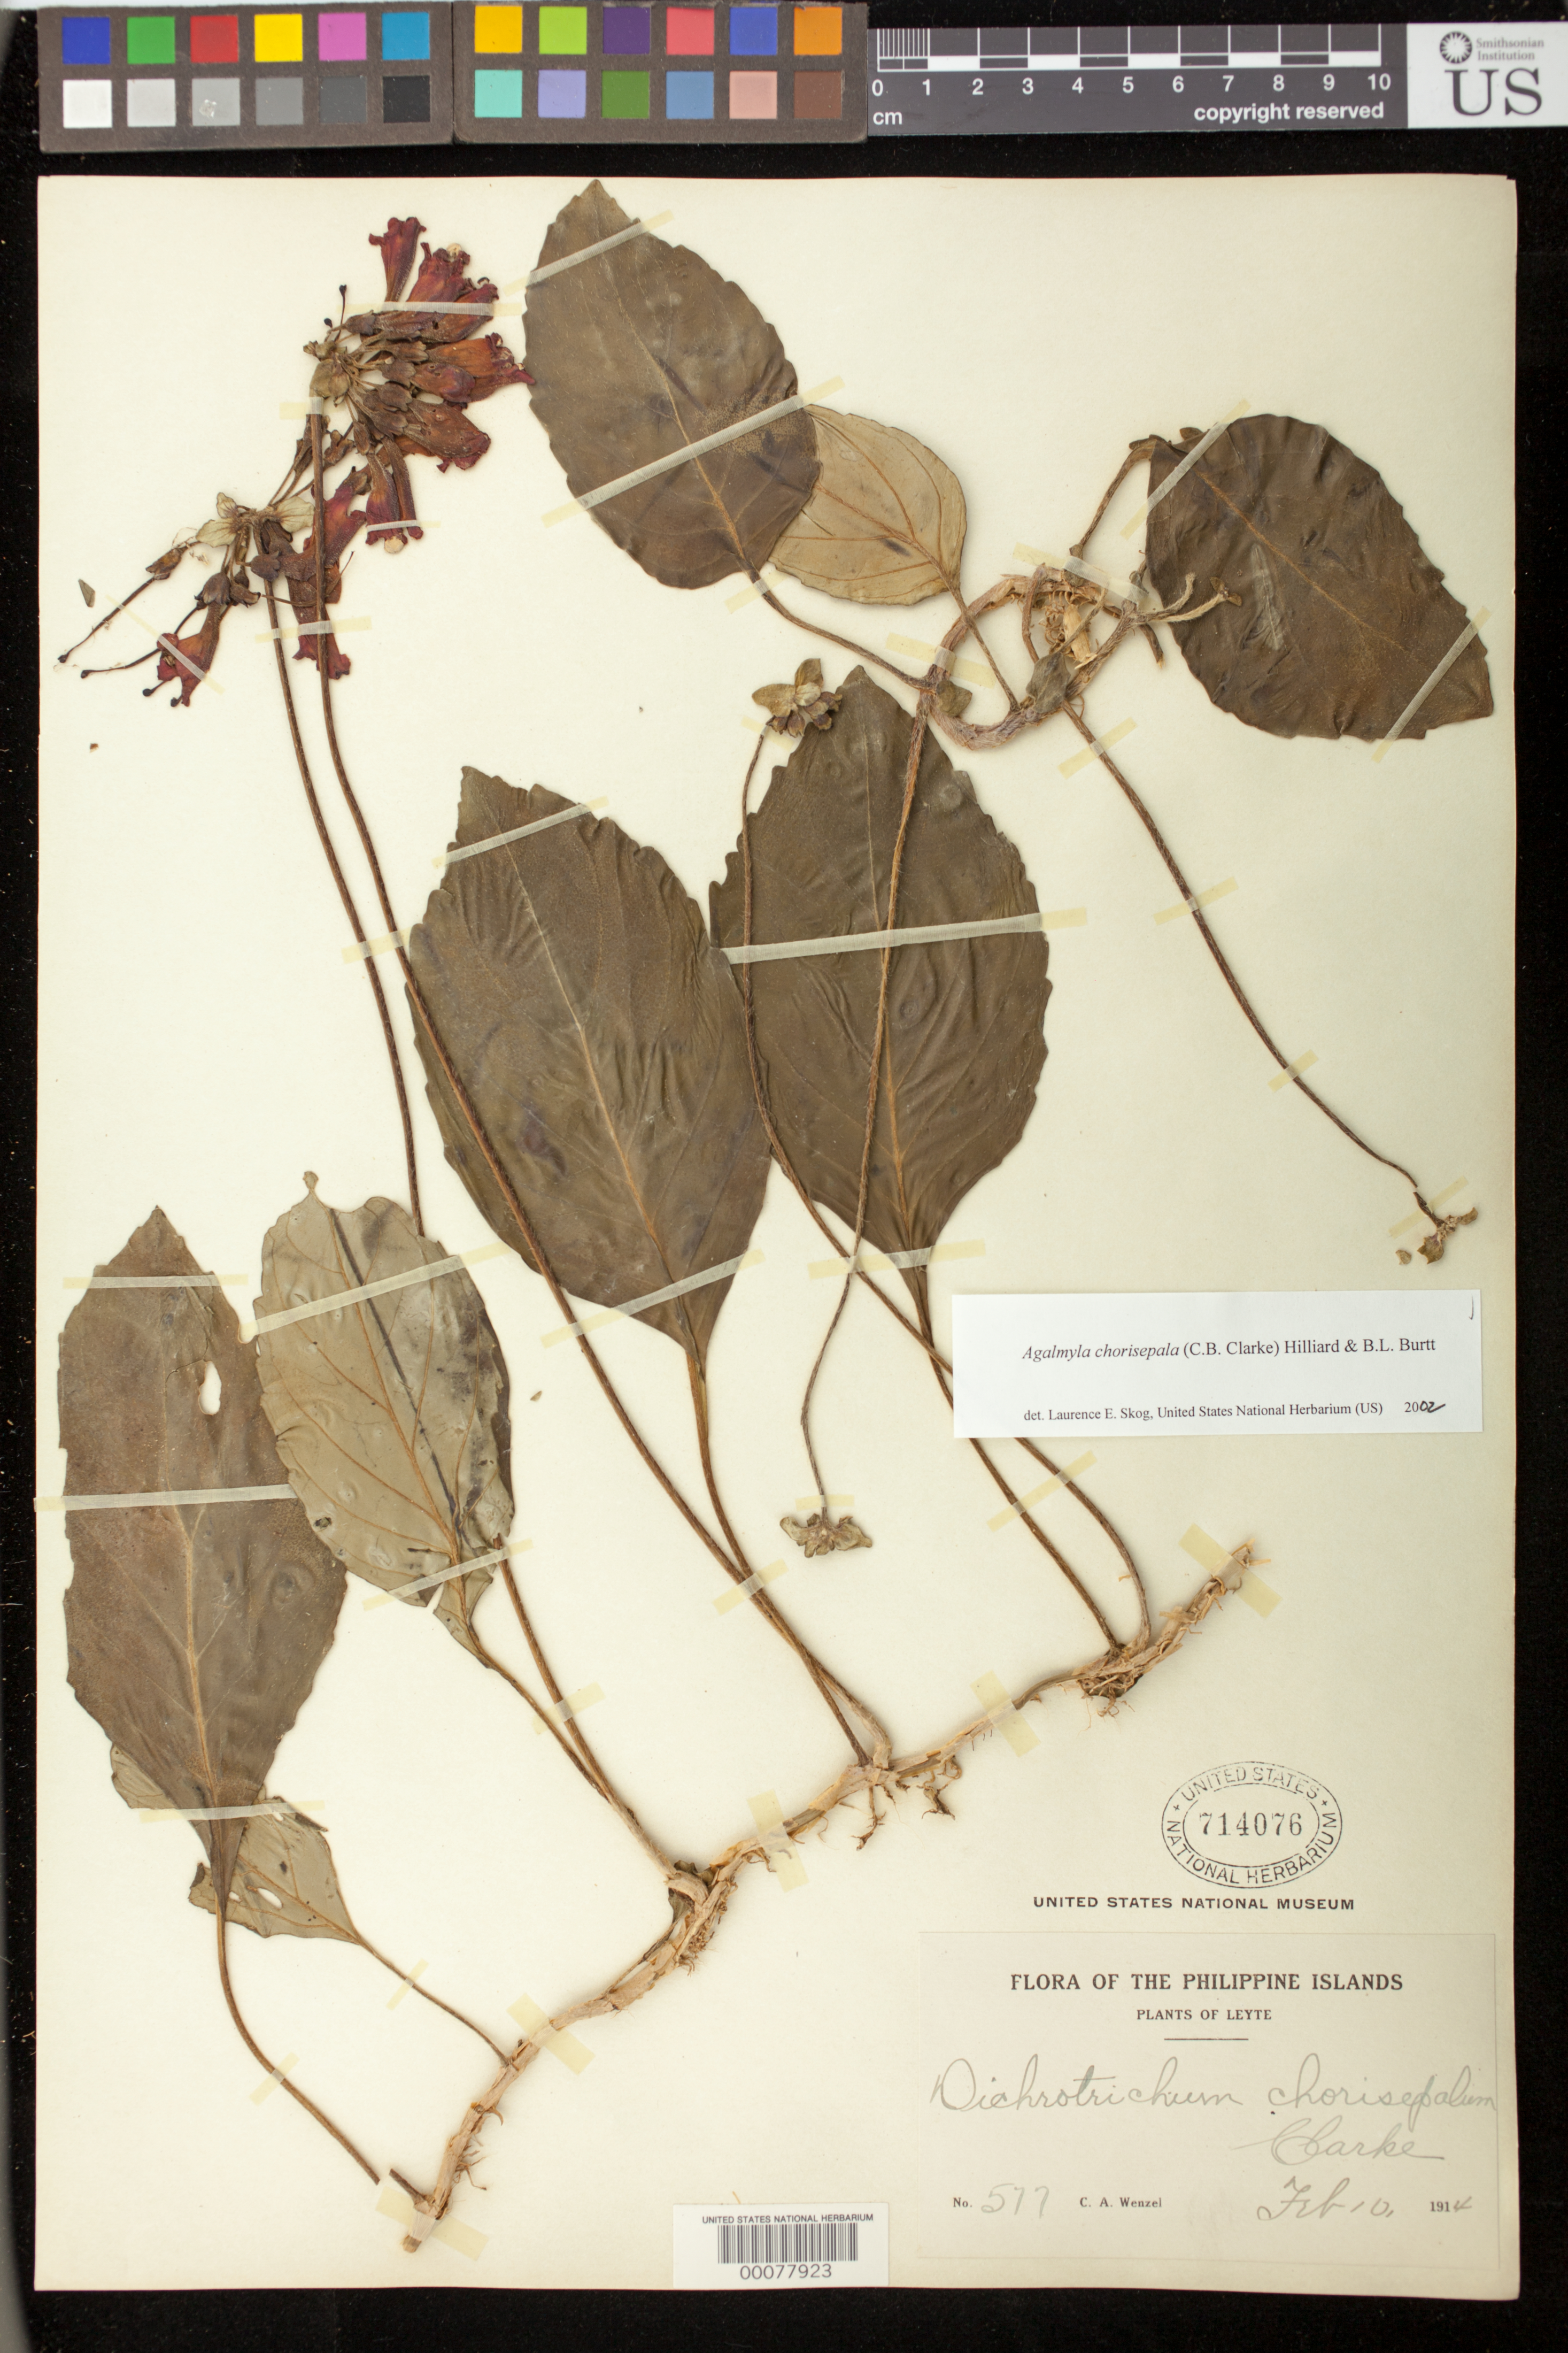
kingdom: Plantae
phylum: Tracheophyta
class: Magnoliopsida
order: Lamiales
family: Gesneriaceae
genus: Agalmyla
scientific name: Agalmyla chorisepala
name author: (C.B. Clarke) Hilliard & B.L. Burtt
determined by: Skog, Laurence E.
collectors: C. Wenzel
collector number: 577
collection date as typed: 10 Feb 1914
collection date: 1914-02-10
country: Philippines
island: Leyte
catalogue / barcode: US 714076